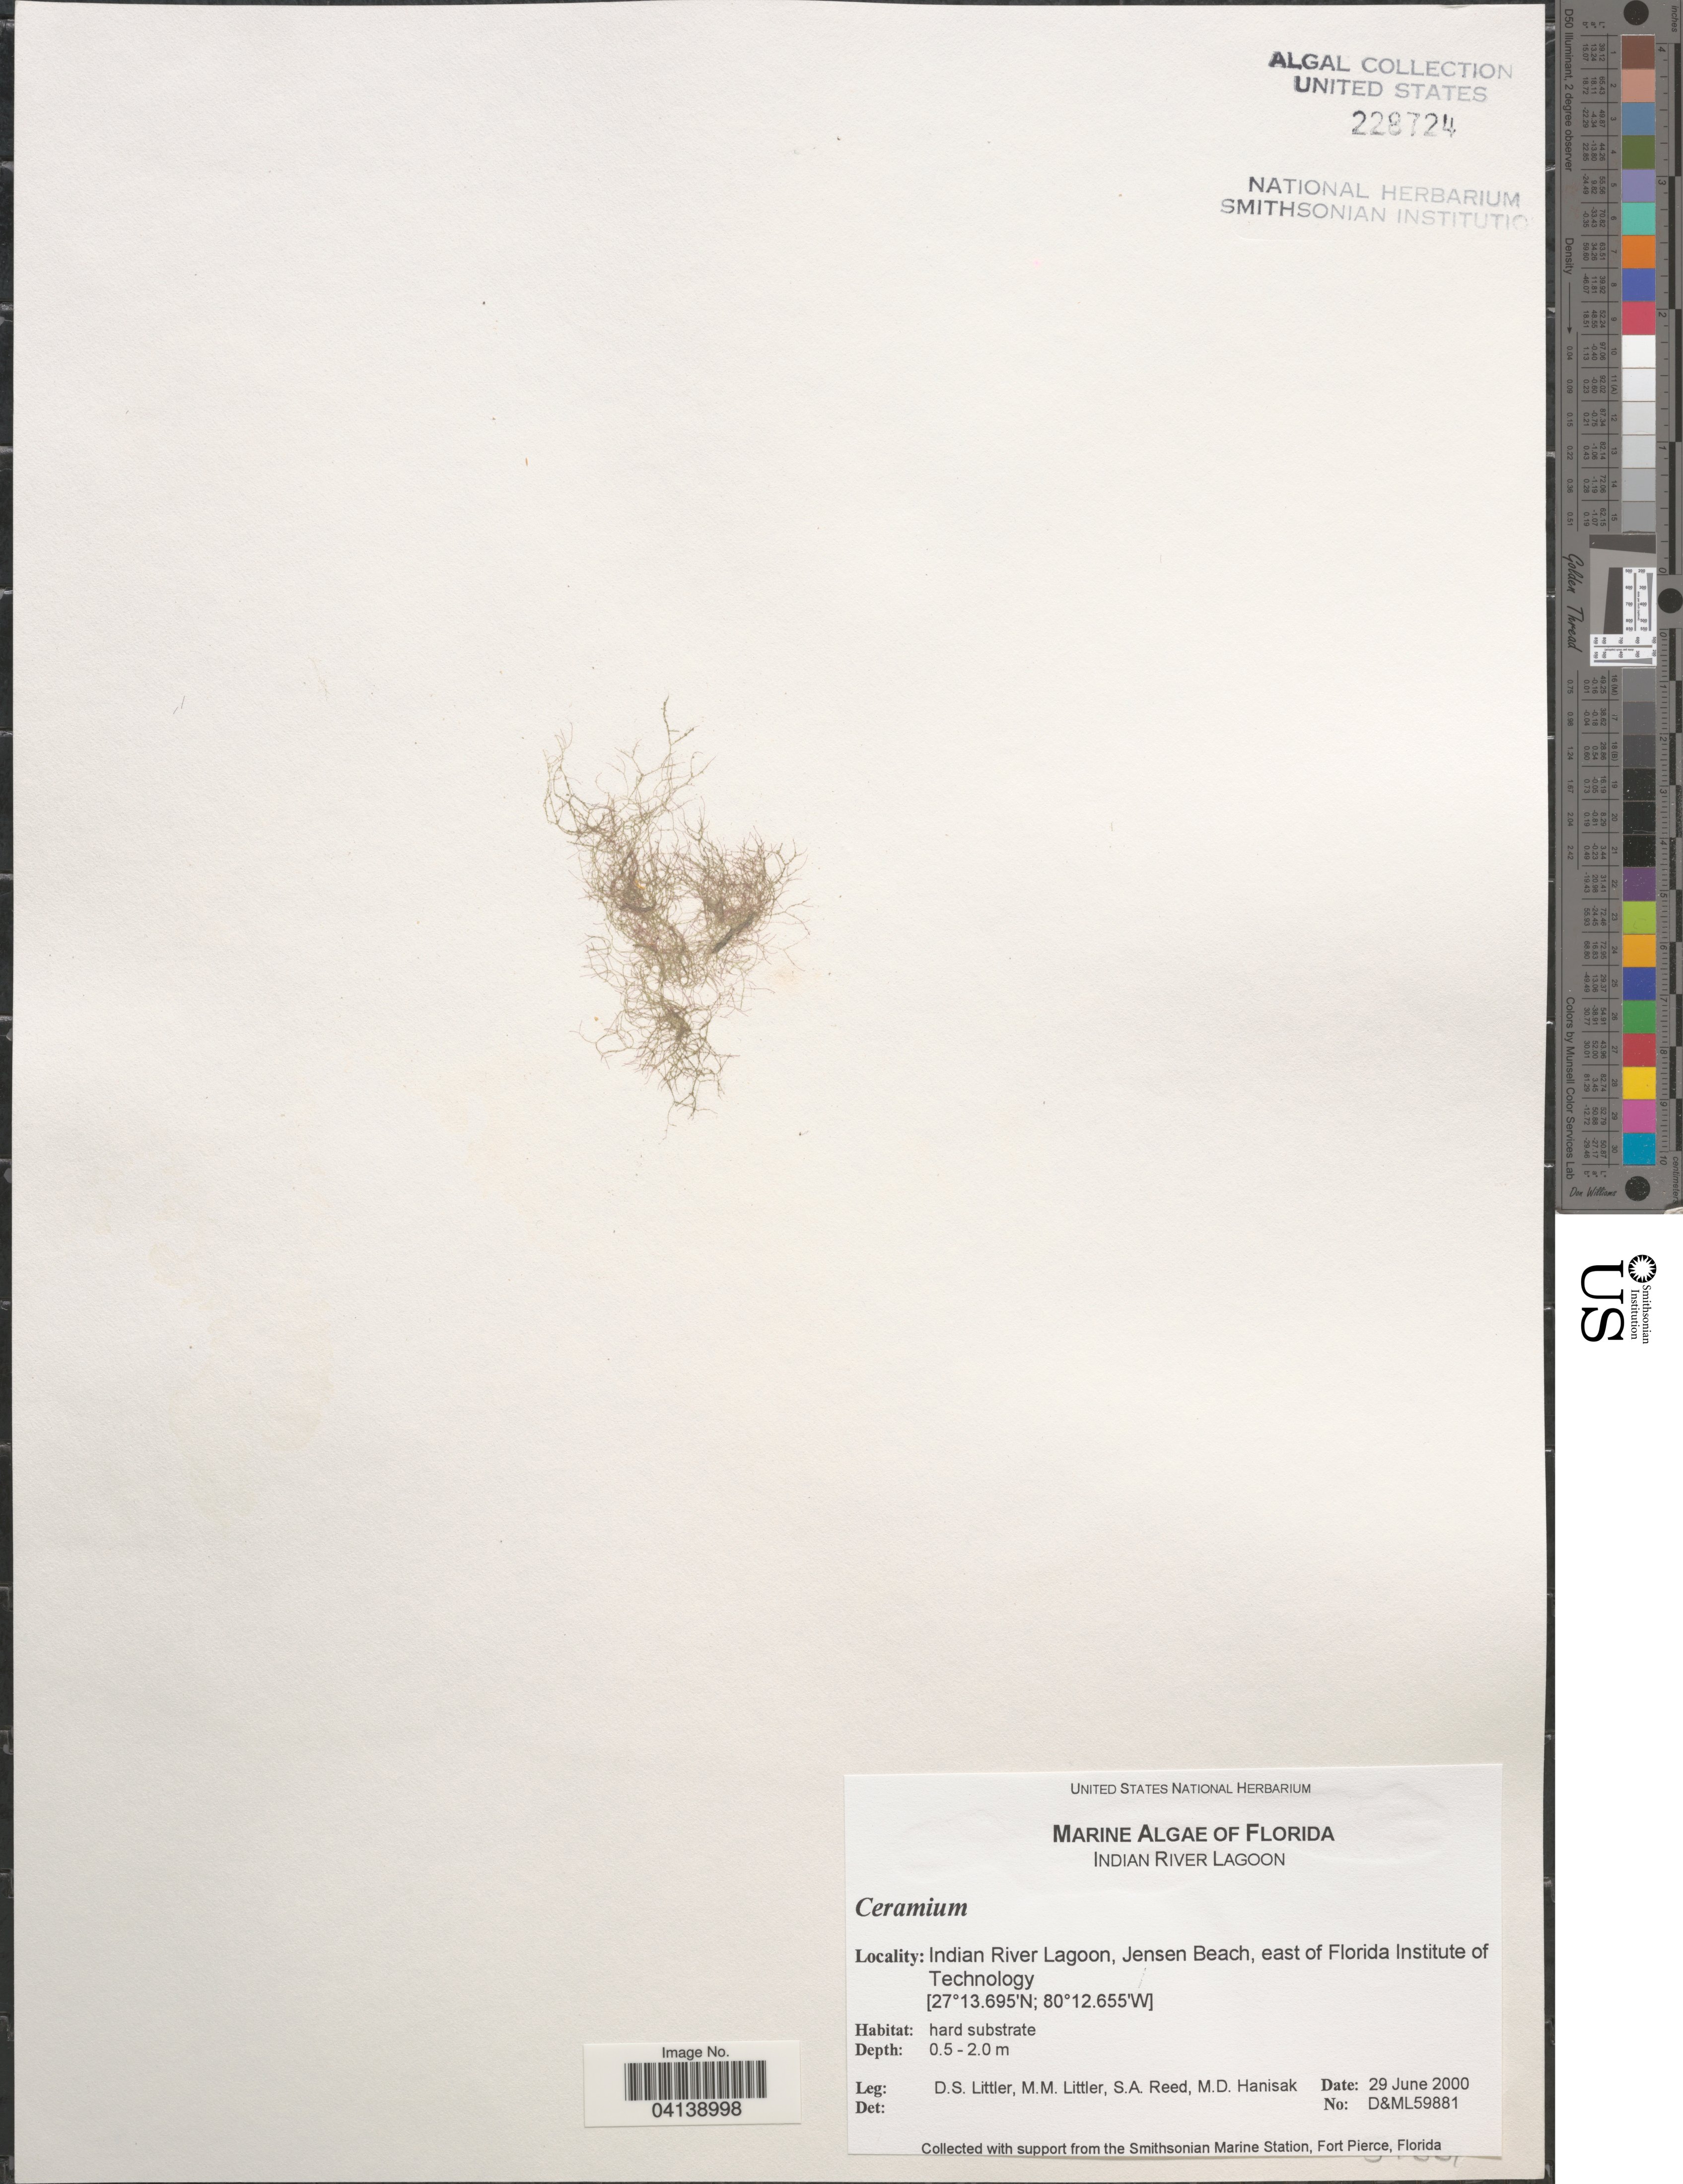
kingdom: Plantae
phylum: Rhodophyta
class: Florideophyceae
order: Ceramiales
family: Ceramiaceae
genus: Ceramium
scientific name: Ceramium sp.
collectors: D. S. Littler, S. Reed & M. Hanisak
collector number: D&ML59881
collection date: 2000-06-29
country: United States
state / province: Florida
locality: Indian River Lagoon, Jensen Beach, east of Florida Institute of Technology.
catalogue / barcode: US 228724